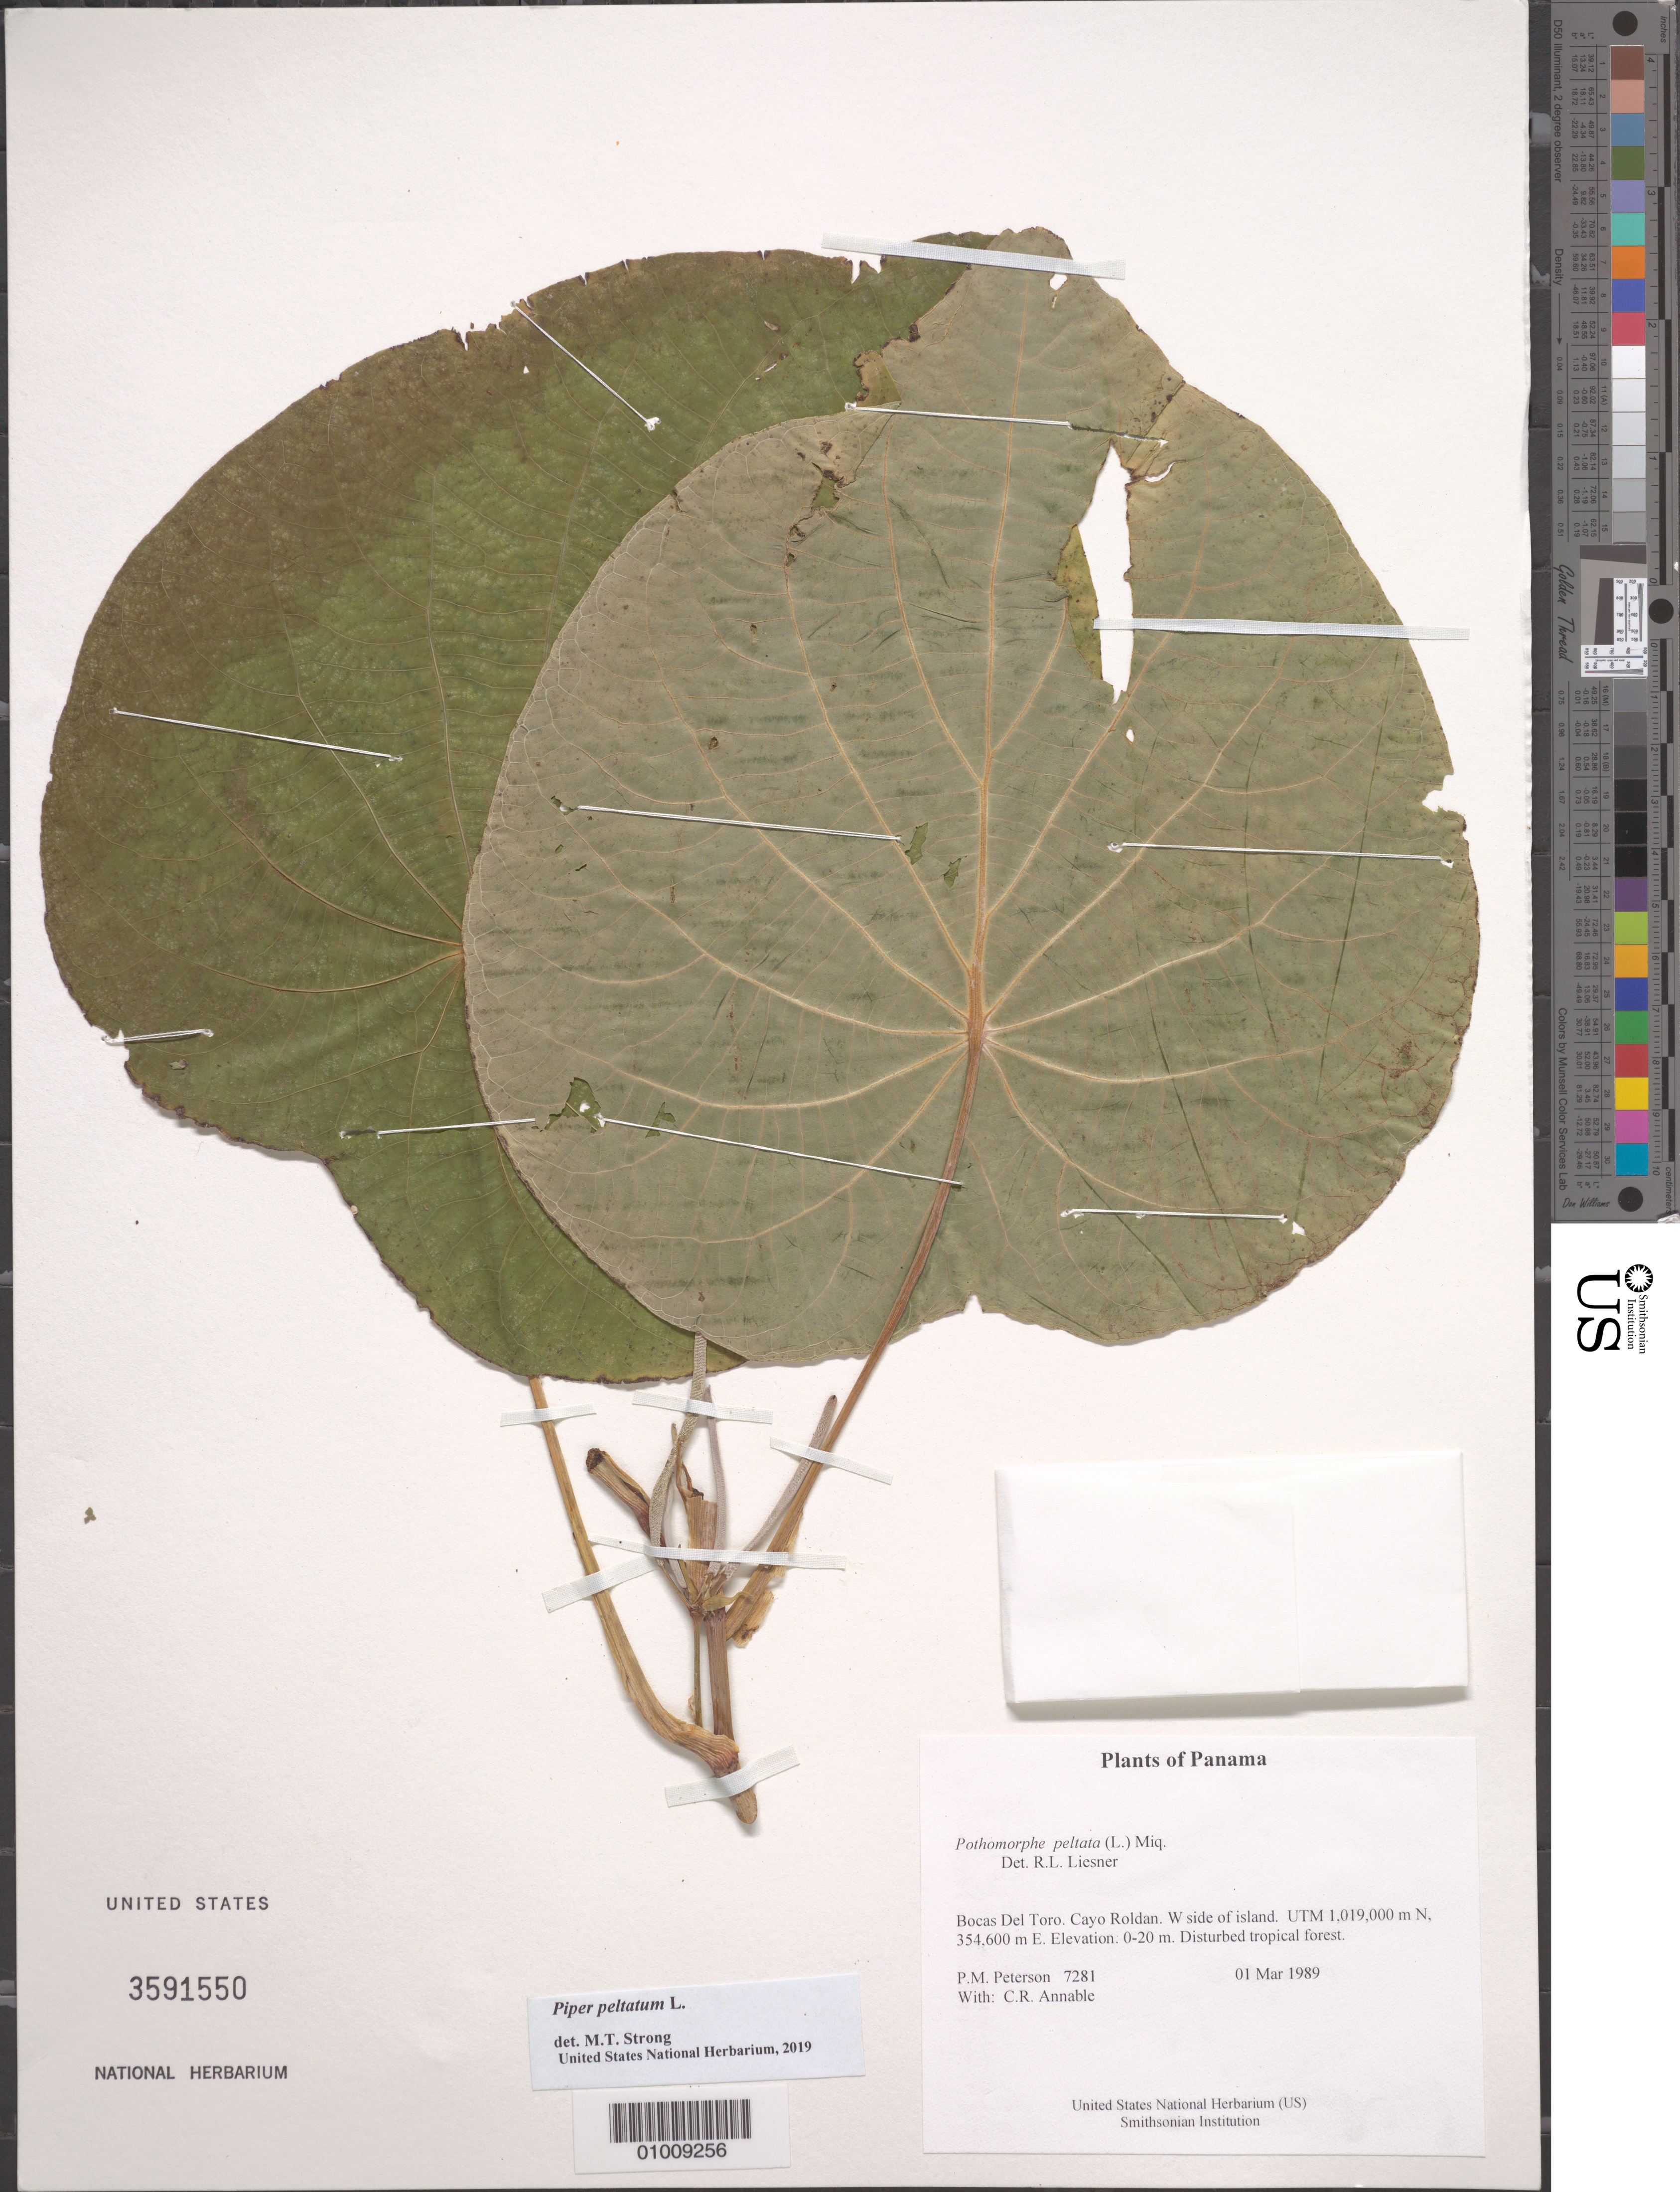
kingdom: Plantae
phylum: Tracheophyta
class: Magnoliopsida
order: Piperales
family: Piperaceae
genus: Piper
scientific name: Piper peltatum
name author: L.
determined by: Strong, Mark T., (BOT), Smithsonian Institution - National Museum of Natural History (UNITED STATES)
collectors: P. M. Peterson & C. R. Annable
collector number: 07281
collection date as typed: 01 Mar 1989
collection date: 1989-03-01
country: Panama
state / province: Bocas del Toro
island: Cayo Roldan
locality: W side of island. UTM 1,019,000 m N, 354,600 m E.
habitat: Disturbed tropical forest.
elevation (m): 0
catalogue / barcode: US 3591550